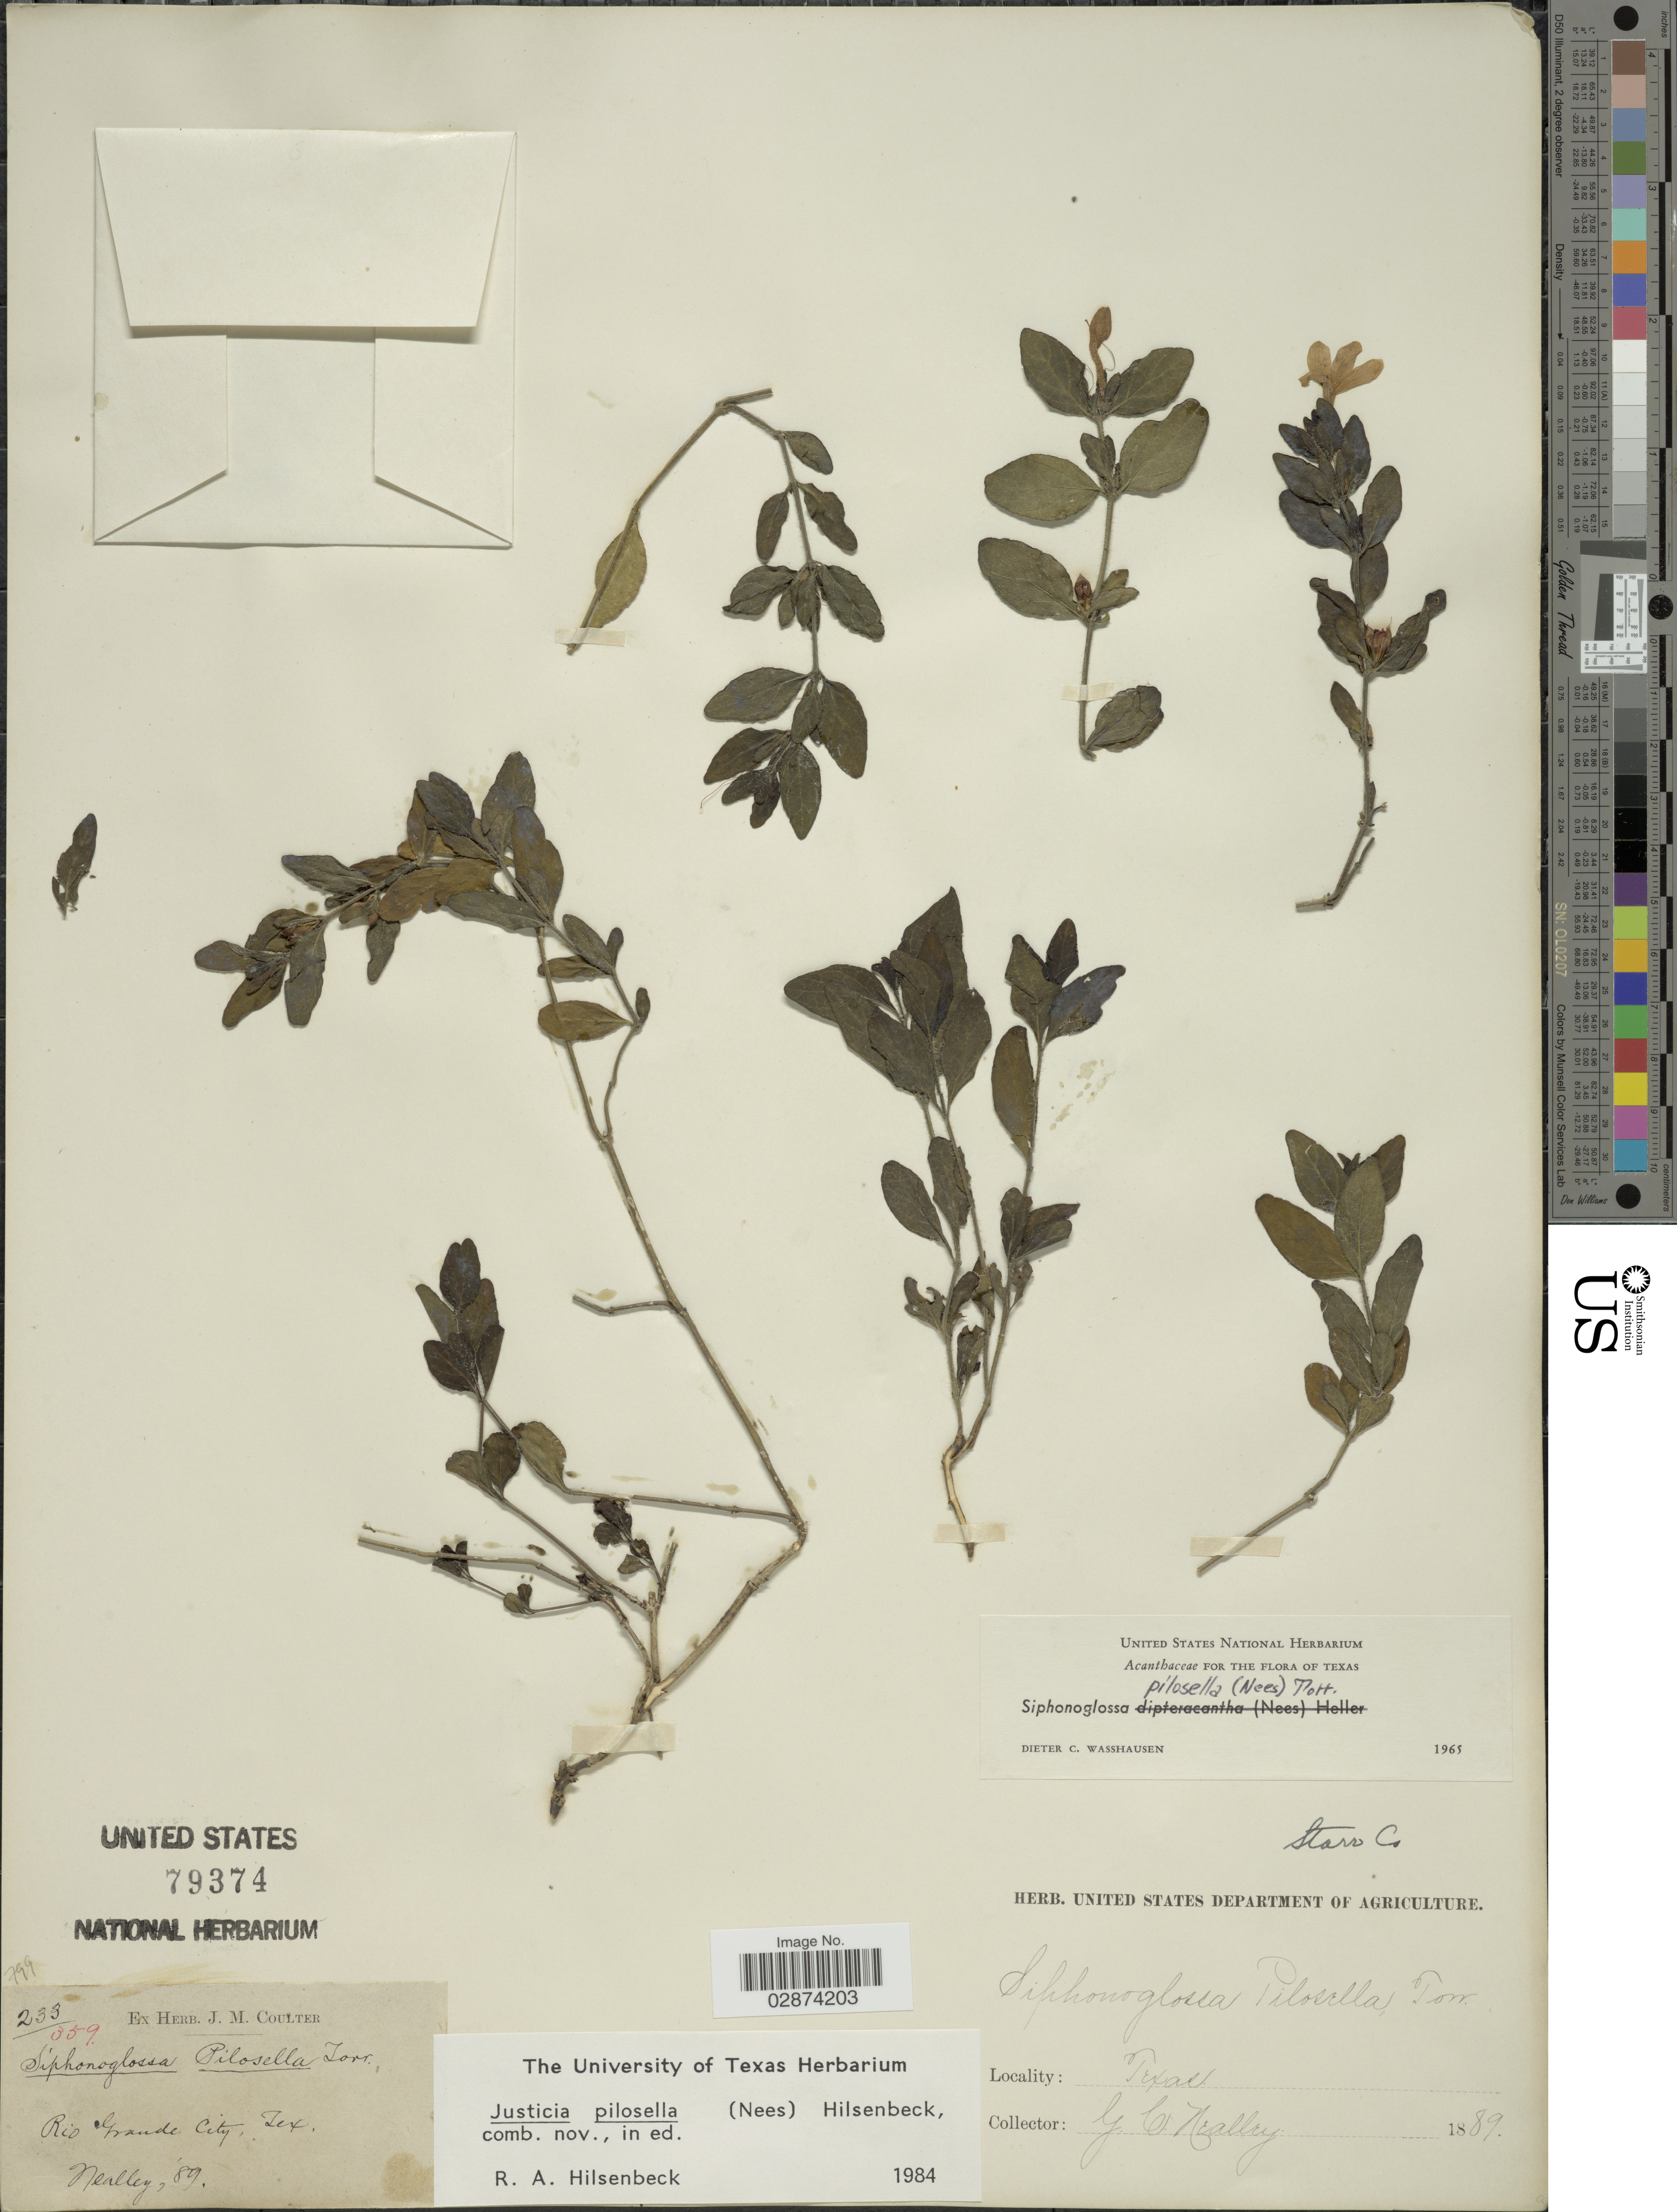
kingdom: Plantae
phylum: Tracheophyta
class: Magnoliopsida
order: Lamiales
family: Acanthaceae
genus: Justicia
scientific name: Justicia pilosella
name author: (Nees) Hilsenb.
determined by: Fisher, Amanda, (LOB), California State University, Long Beach (UNITED STATES)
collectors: G. C. Nealley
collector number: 233/359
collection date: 1889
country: United States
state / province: Texas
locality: Rio Grande City.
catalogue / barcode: US 79374